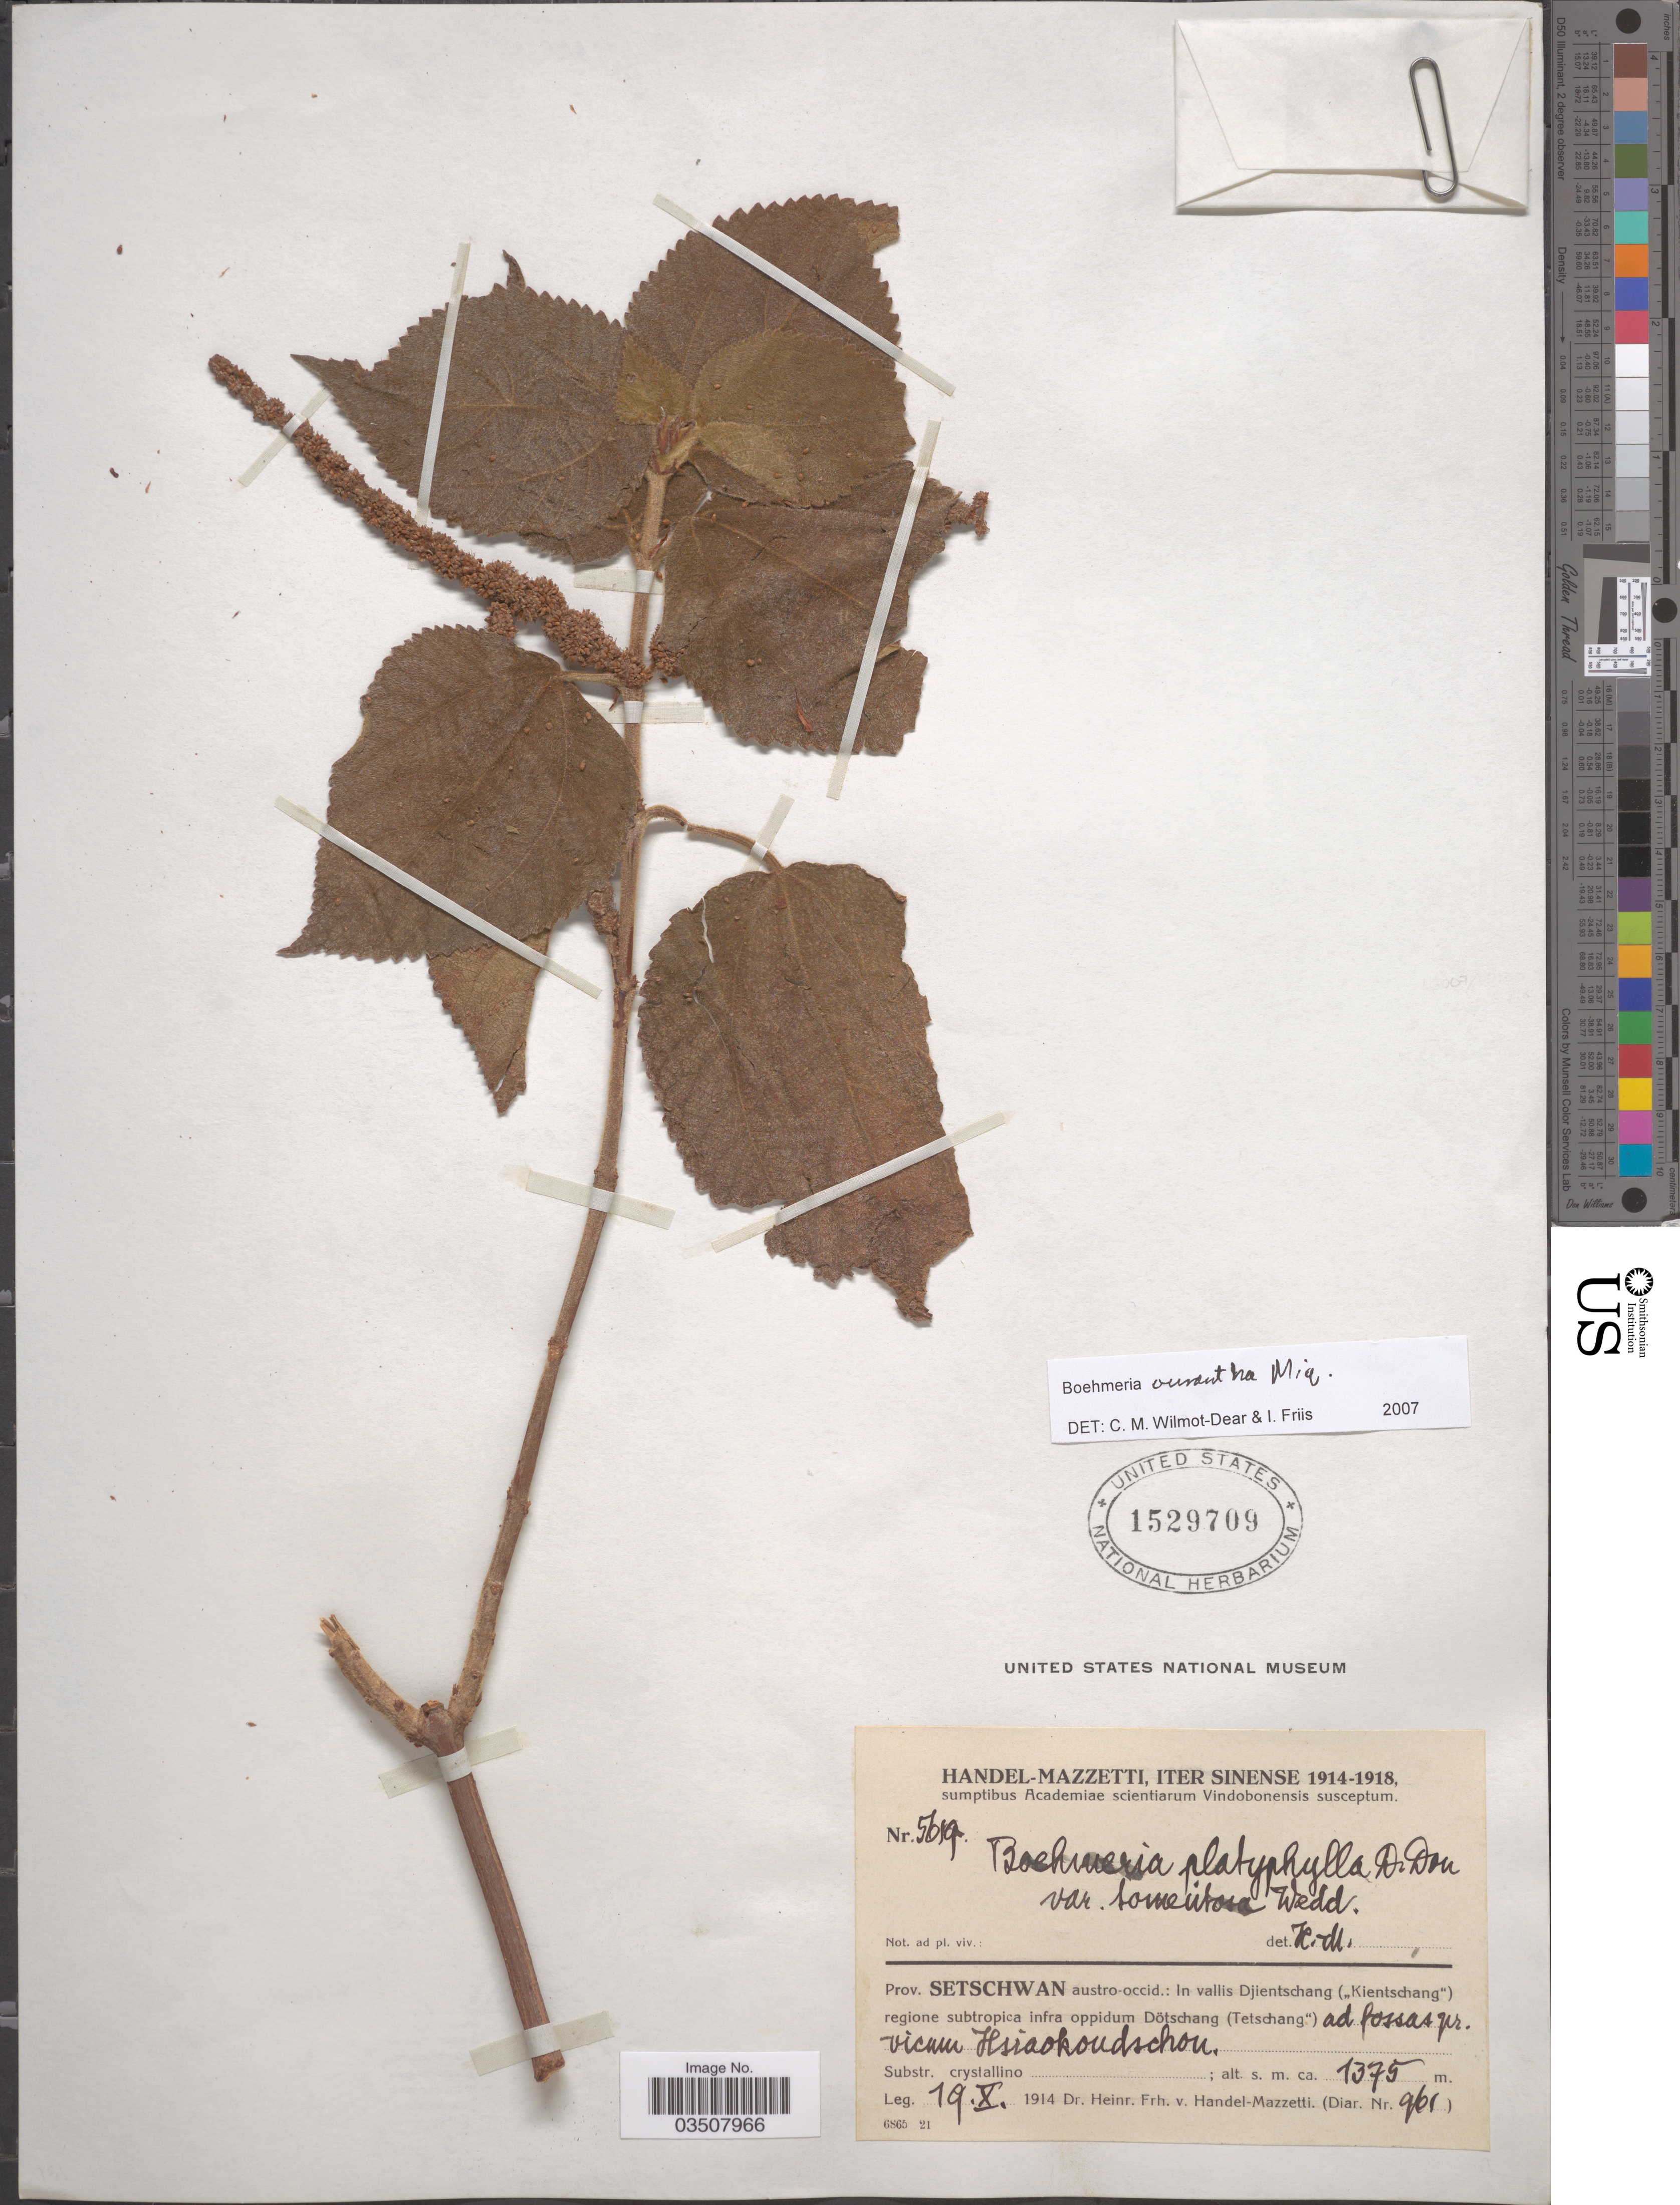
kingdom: Plantae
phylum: Tracheophyta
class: Magnoliopsida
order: Rosales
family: Urticaceae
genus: Boehmeria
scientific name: Boehmeria ourantha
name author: Miq.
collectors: H. Handel-Mazzetti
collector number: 5619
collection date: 1914-10-19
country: China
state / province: Sichuan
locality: Prov. Setschwan austro-occid.: In vallis Djientschang ("Kientschang") regione subtropica infra oppidum Dötschang (Tetschang') ad fossas pr. vicum Hsiaokoudschou [interpreted].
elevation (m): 1375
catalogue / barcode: US 1529709